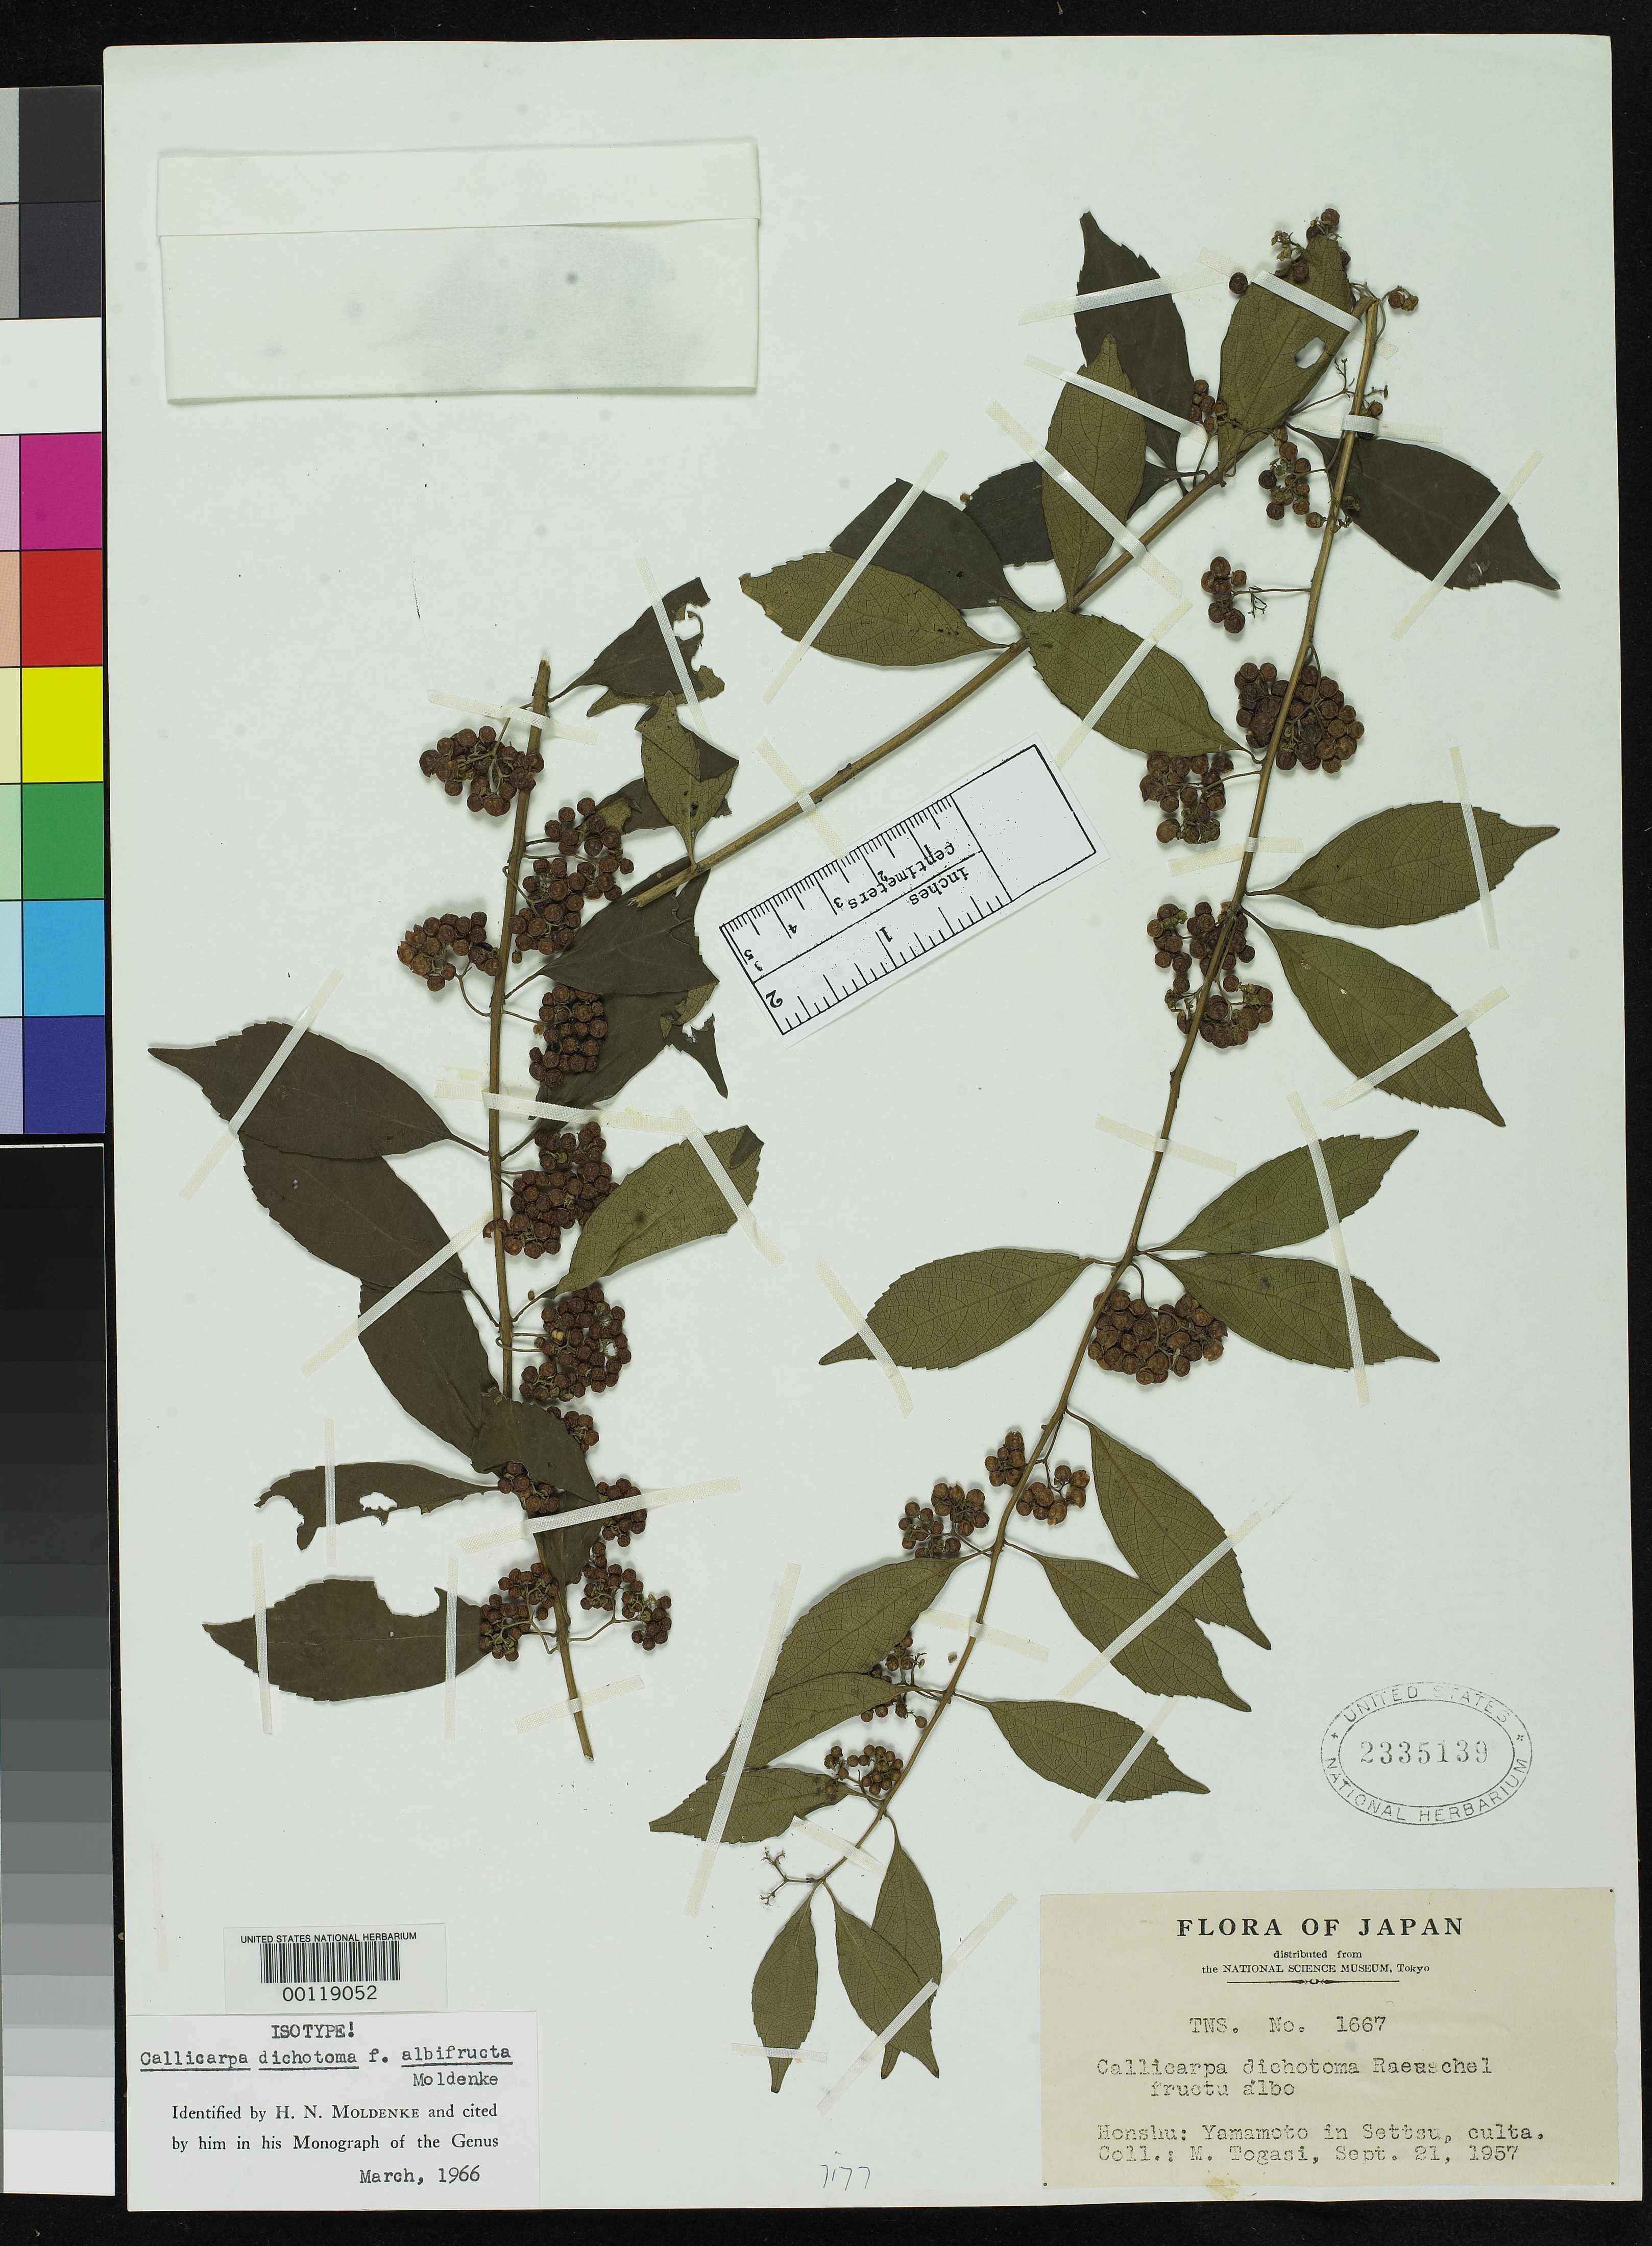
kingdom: Plantae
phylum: Tracheophyta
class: Magnoliopsida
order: Lamiales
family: Lamiaceae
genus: Callicarpa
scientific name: Callicarpa dichotoma f. albifructa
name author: Moldenke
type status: Isotype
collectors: M. Togashi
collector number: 1667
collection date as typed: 21 Sep 1957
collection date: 1957-09-21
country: Japan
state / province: Hyogo / Osaka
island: Honshu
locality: Settsu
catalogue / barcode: US 2335139